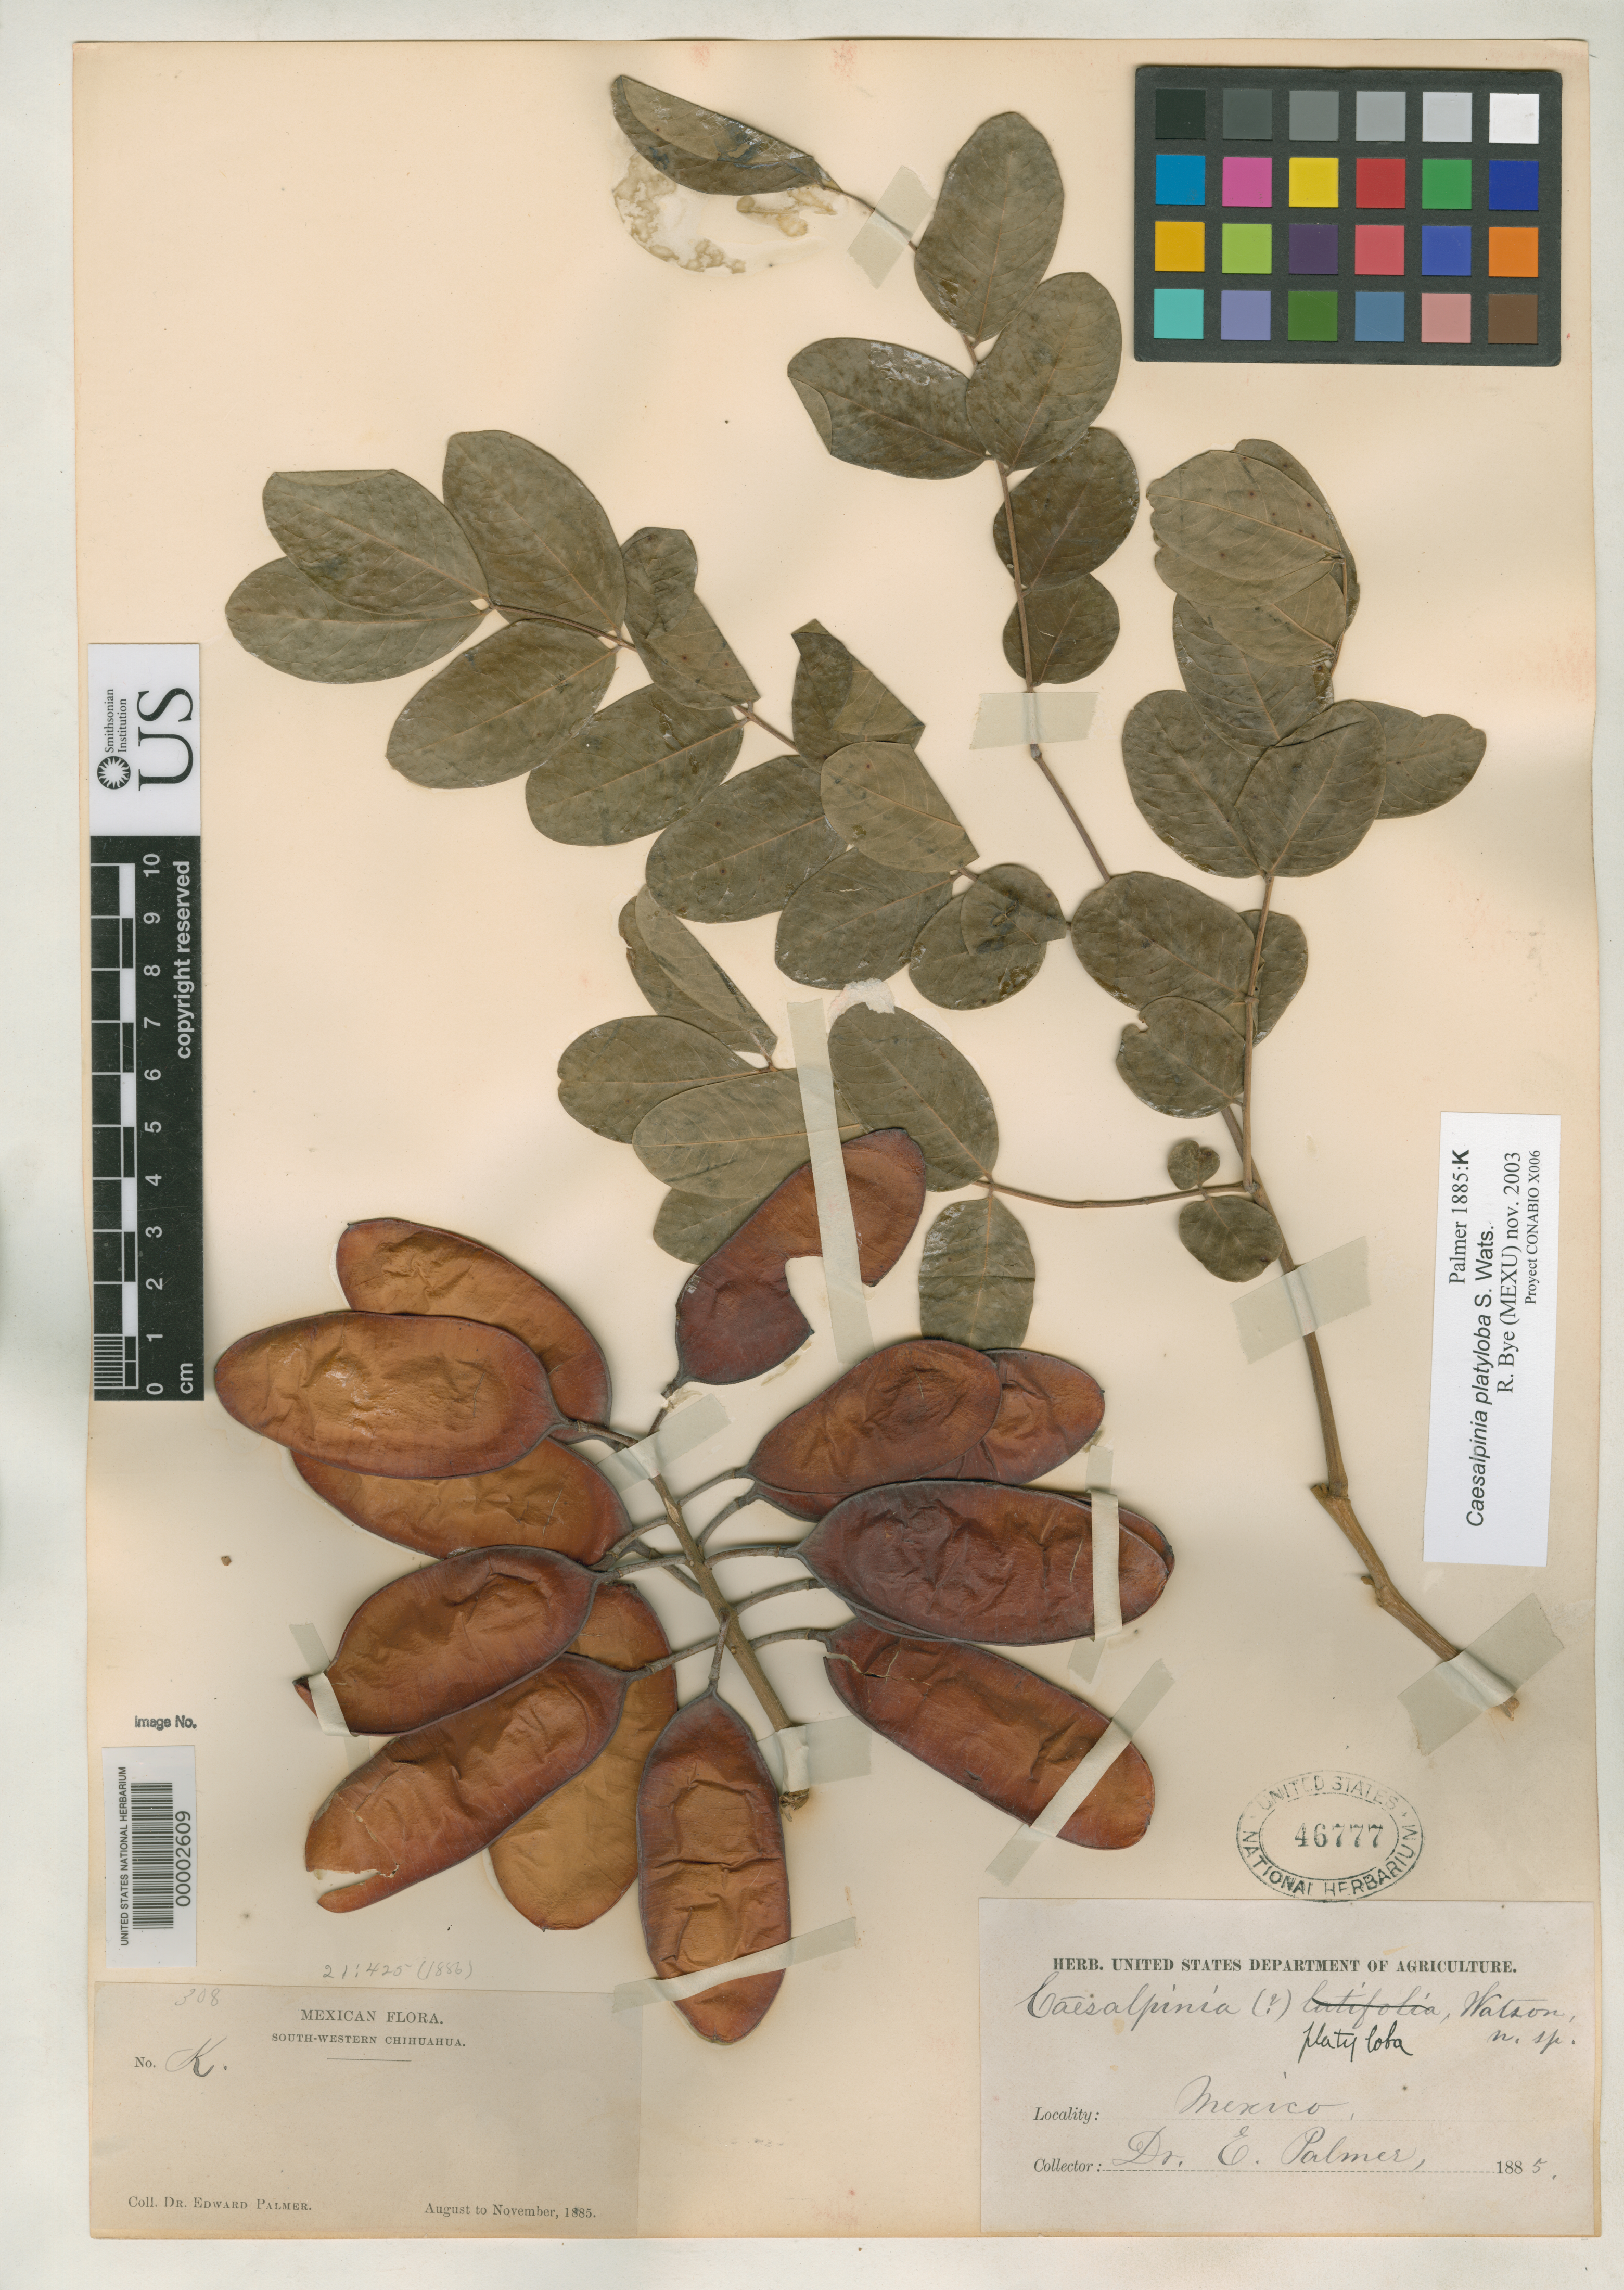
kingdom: Plantae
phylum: Tracheophyta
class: Magnoliopsida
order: Fabales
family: Fabaceae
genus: Caesalpinia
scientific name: Caesalpinia platyloba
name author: S. Watson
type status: Type Collection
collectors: E. Palmer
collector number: K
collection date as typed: Aug 1885 to -- Nov 1885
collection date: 1885-08/1885-11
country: Mexico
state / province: Chihuahua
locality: South-western Chihuahua.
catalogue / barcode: US 46777